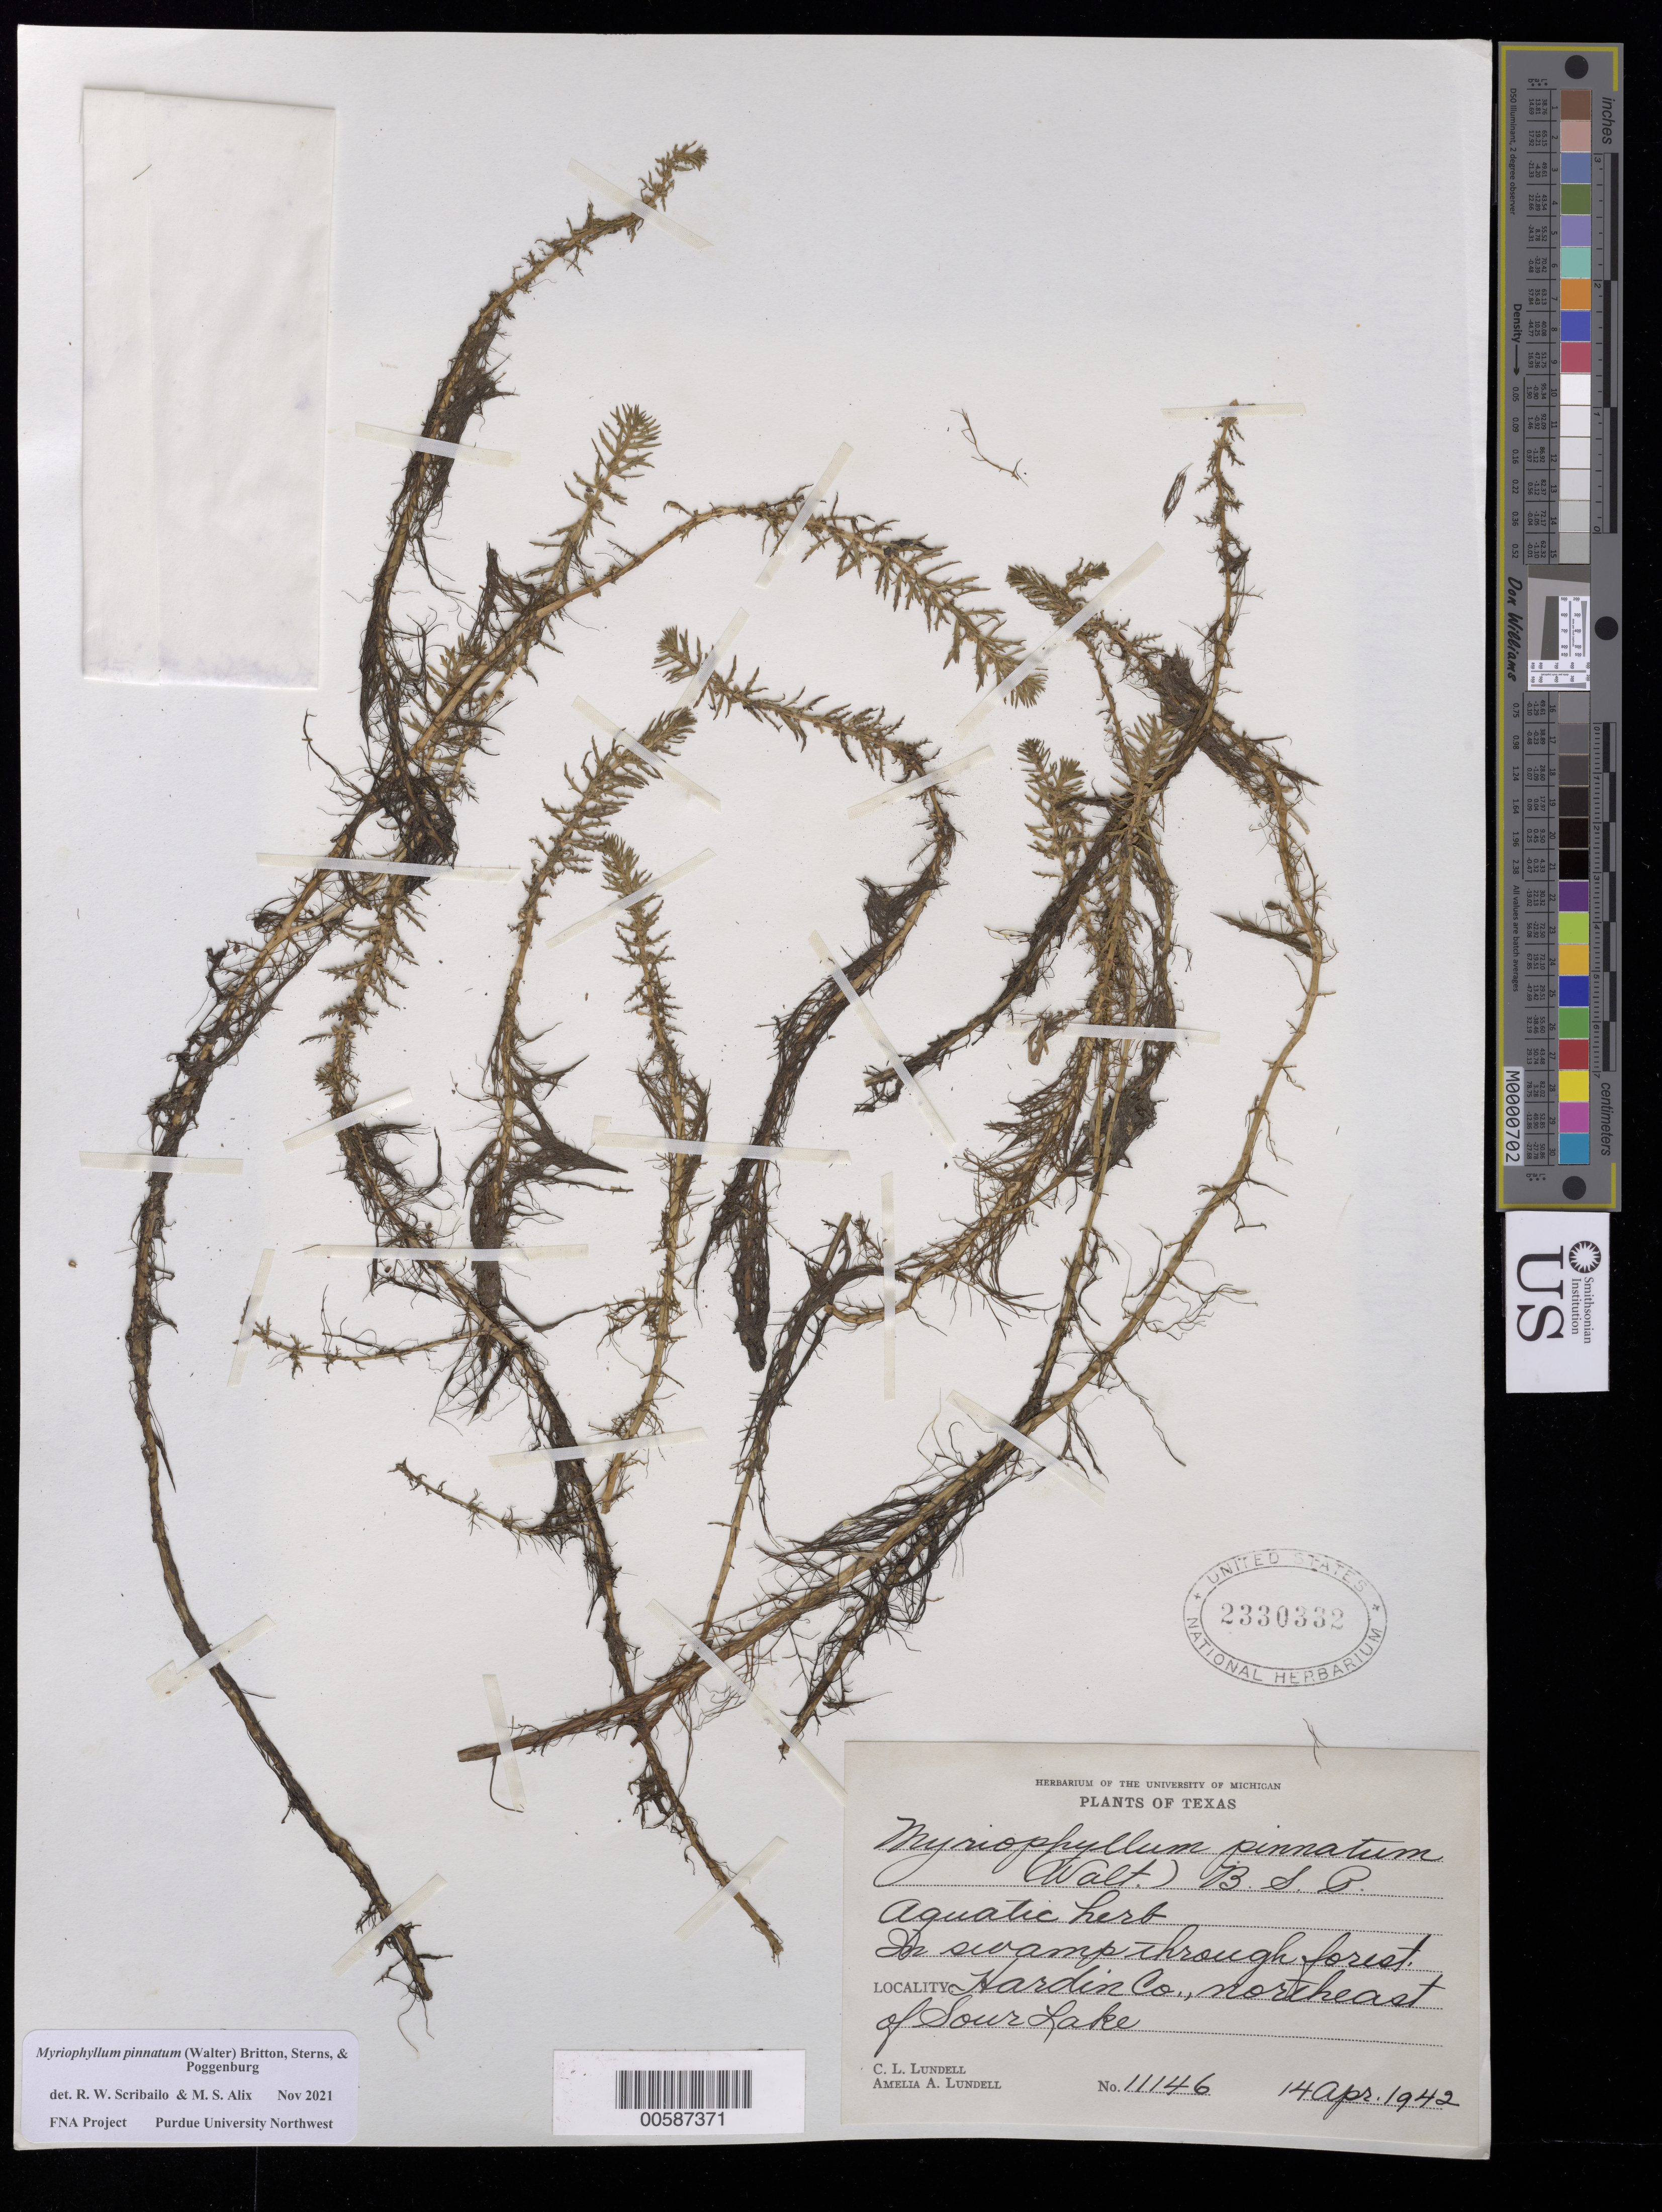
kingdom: Plantae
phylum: Tracheophyta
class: Magnoliopsida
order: Saxifragales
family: Haloragaceae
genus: Myriophyllum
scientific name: Myriophyllum pinnatum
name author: (Walter) Britton, Stearns & Poggenb.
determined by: Scribailo, R. W.; Alix, M. S.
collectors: C. L. Lundell & A. A. Lundell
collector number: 11146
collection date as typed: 14 Apr 1942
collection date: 1942-04-14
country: United States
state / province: Texas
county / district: Hardin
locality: NE of Sour Lake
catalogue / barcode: US 2330332